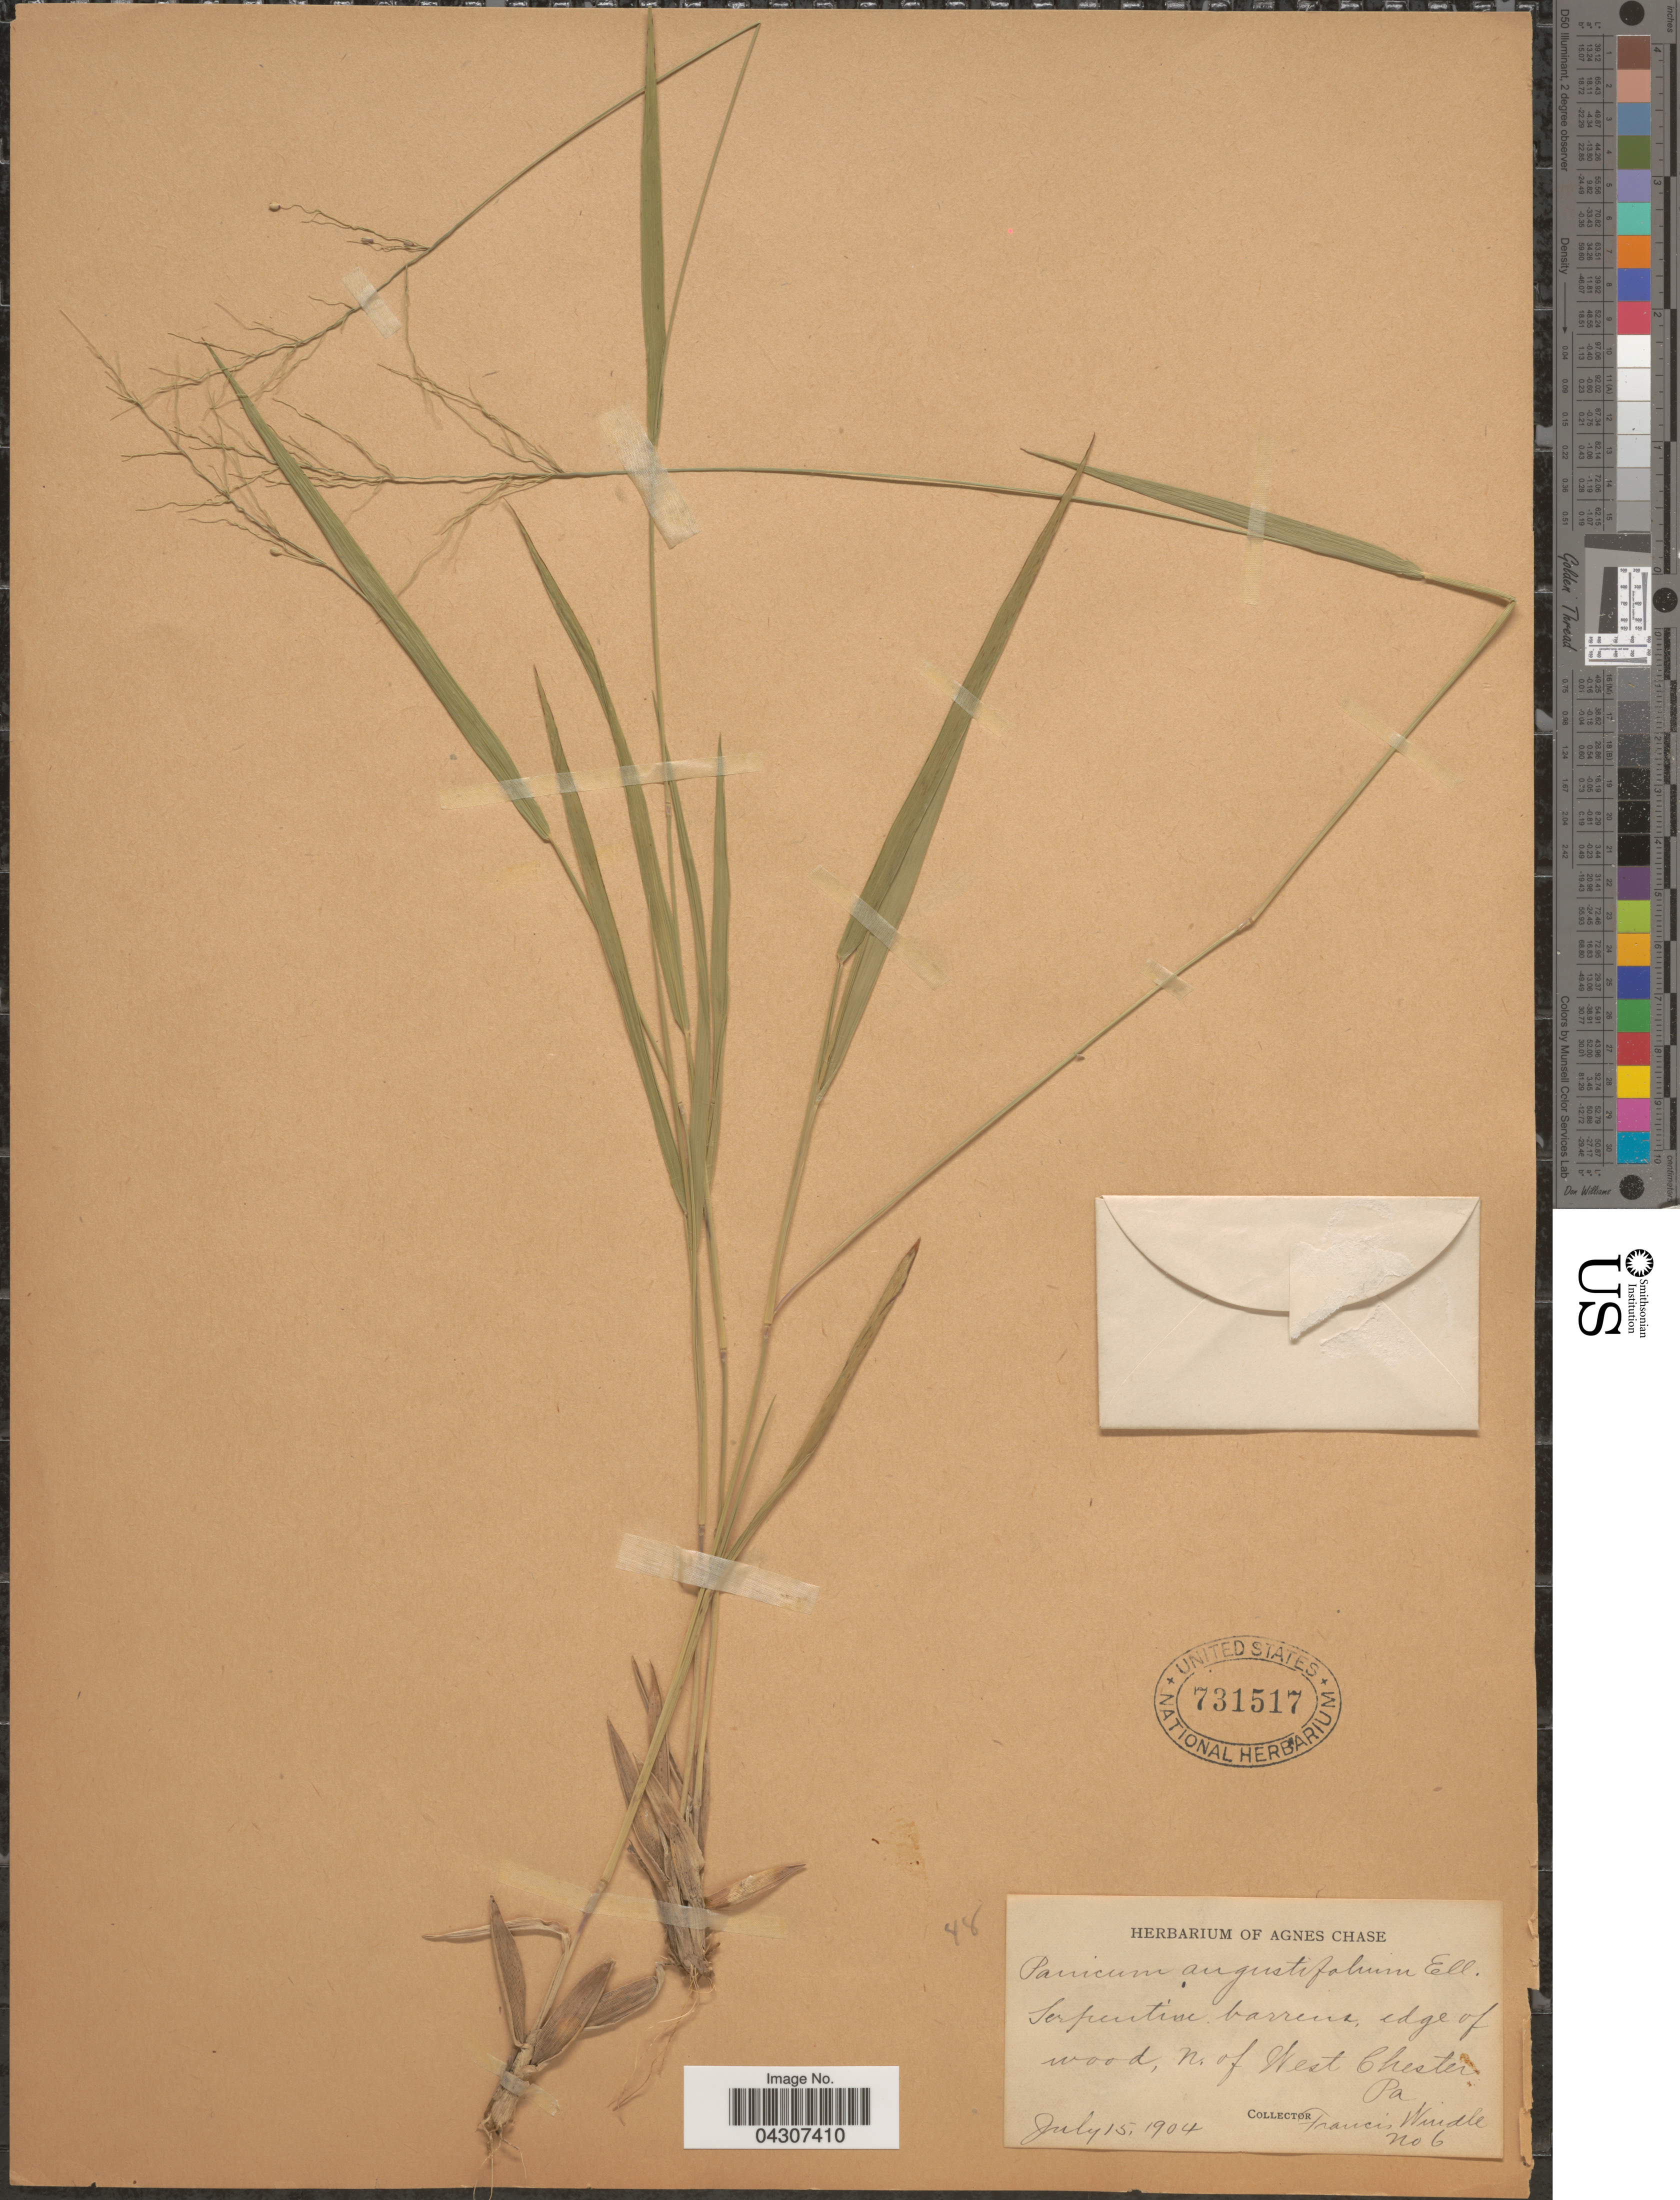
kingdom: Plantae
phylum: Tracheophyta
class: Liliopsida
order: Poales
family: Poaceae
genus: Dichanthelium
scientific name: Dichanthelium aciculare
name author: (Desv. ex Poir.) Gould & C.A. Clark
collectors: F. Windle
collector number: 6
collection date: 1904-07-15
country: United States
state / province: Pennsylvania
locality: Serpentine barrens, edge of wood, N. of West Chester.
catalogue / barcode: US 731517